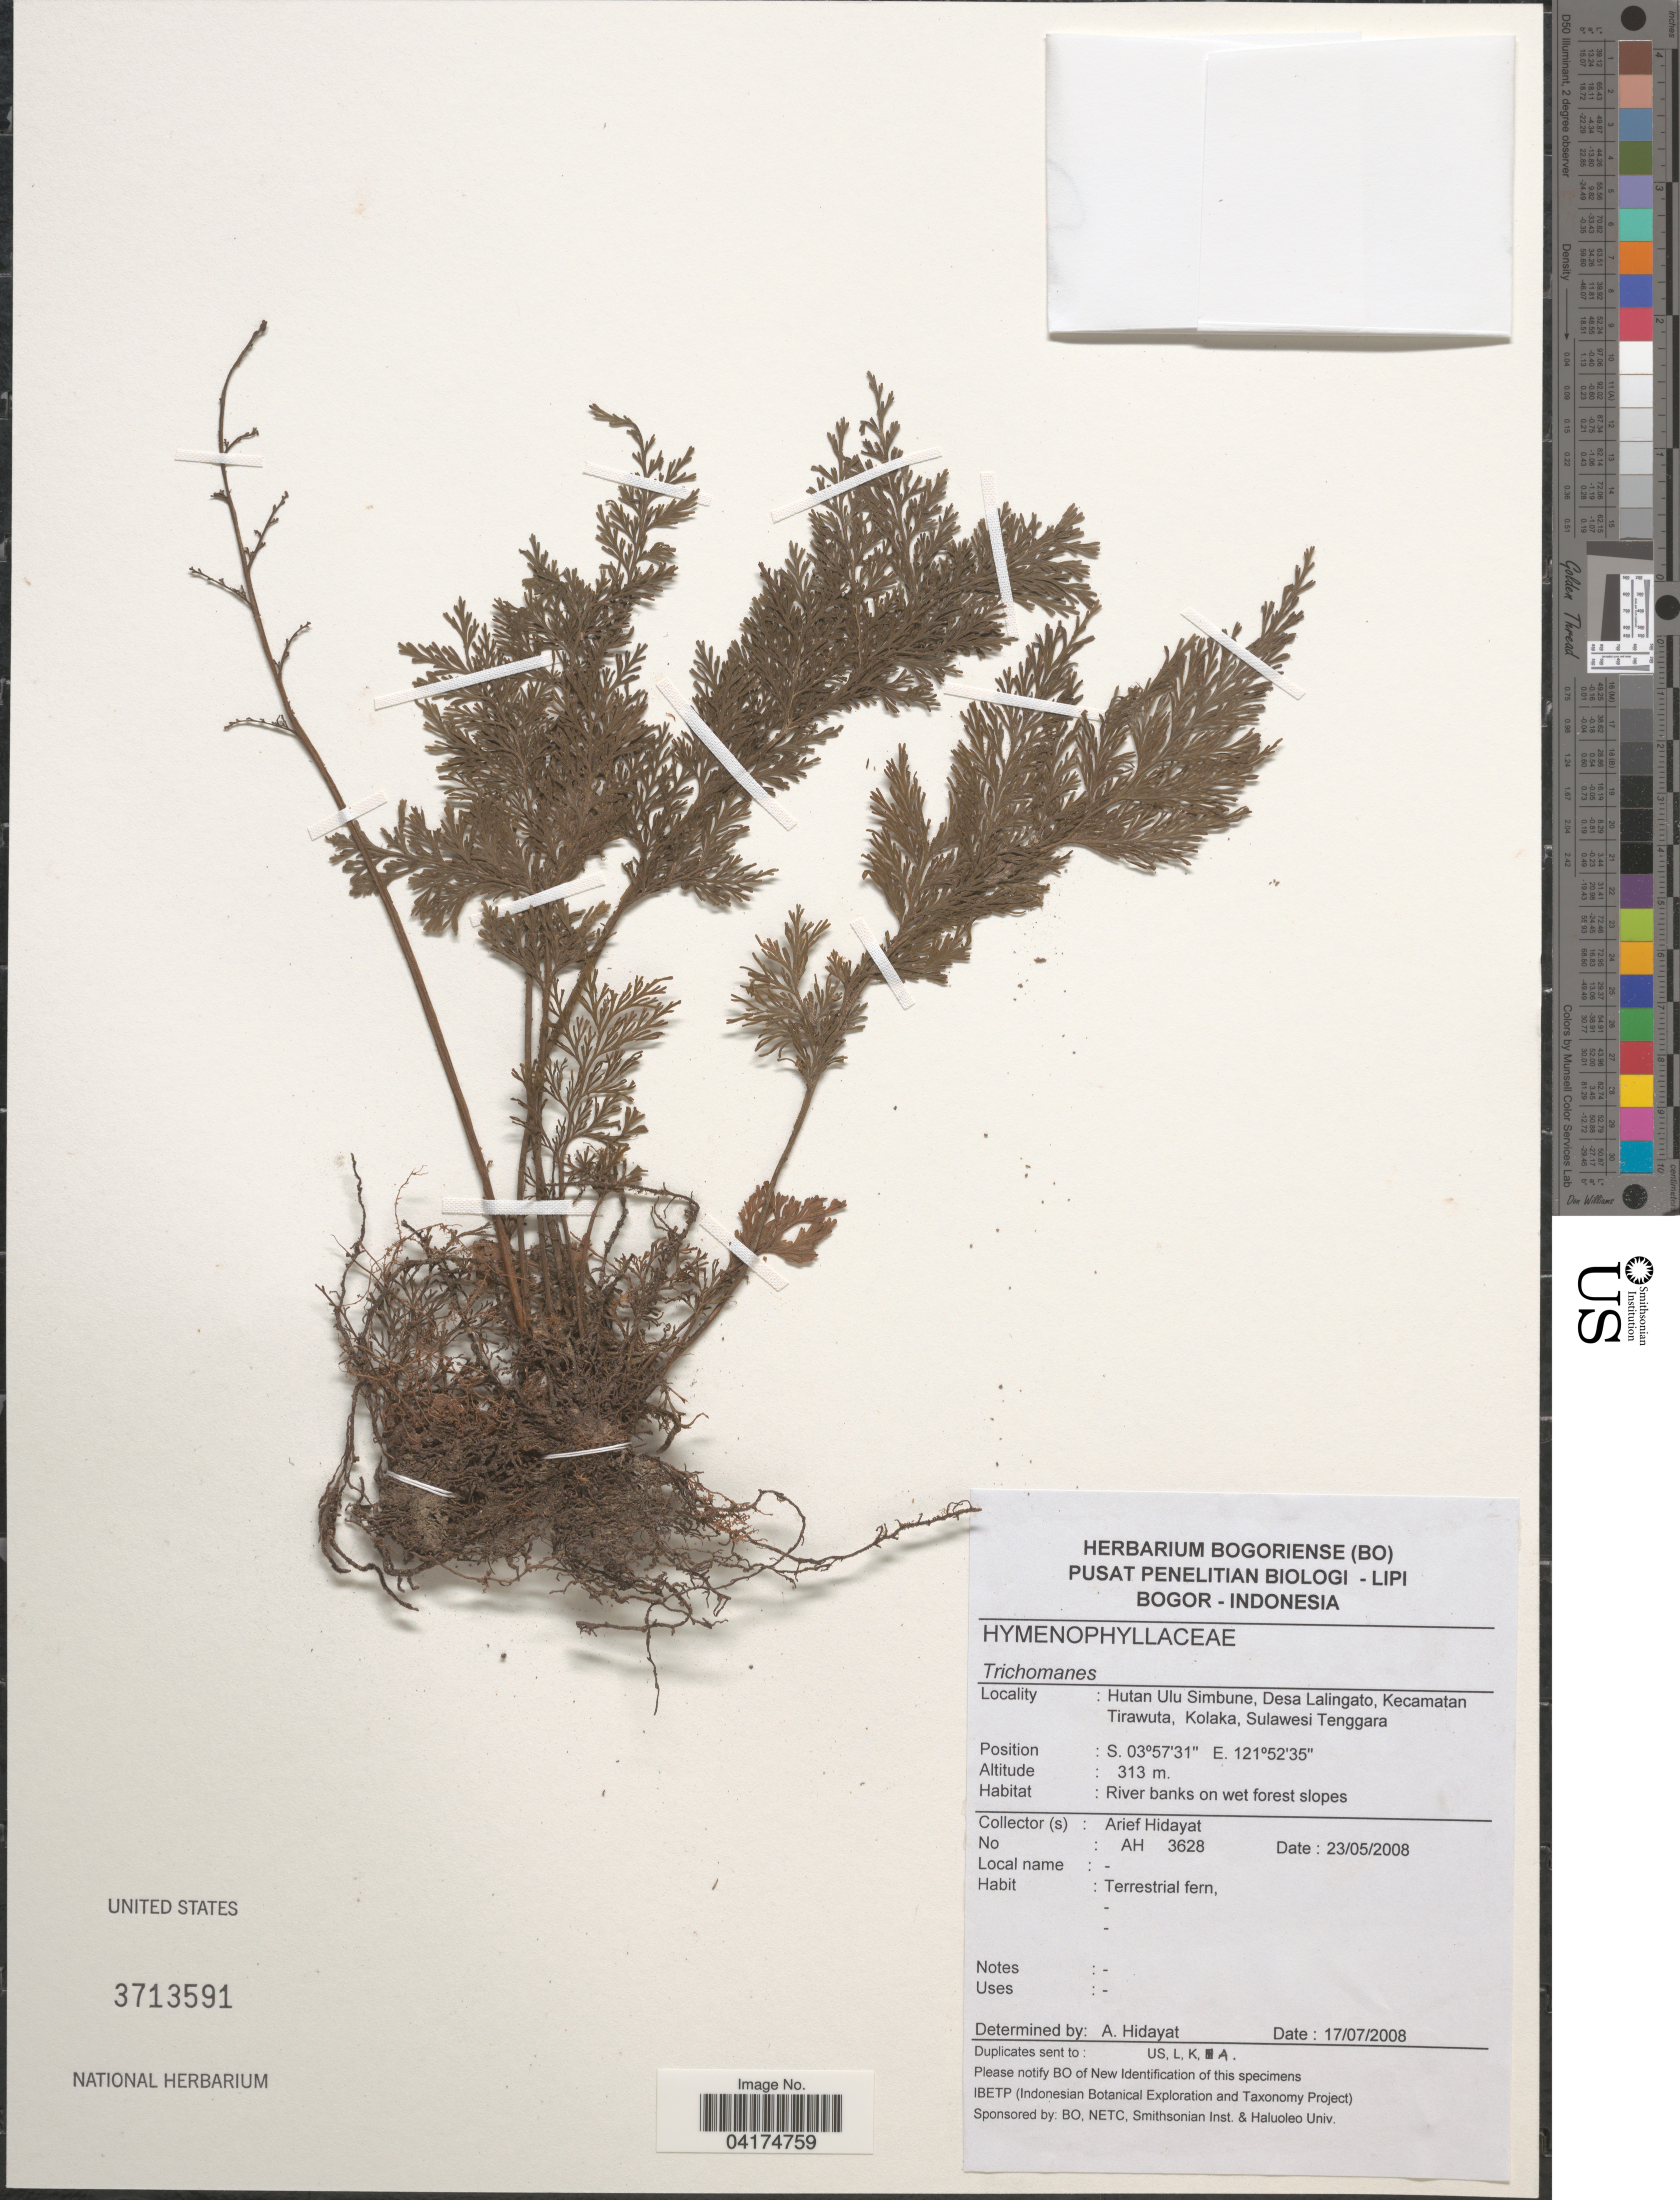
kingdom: Plantae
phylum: Tracheophyta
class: Polypodiopsida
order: Hymenophyllales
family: Hymenophyllaceae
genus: Trichomanes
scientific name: Trichomanes sp.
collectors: A. Hidayat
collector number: AH 3628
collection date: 2008-05-23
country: Indonesia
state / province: Sulawesi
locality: Hutan Ulu Simbune, Desa Lalingato, Kecamatan Tirawuta, Kolaka, Sulawesi Tenggara.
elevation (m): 313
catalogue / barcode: US 3713591